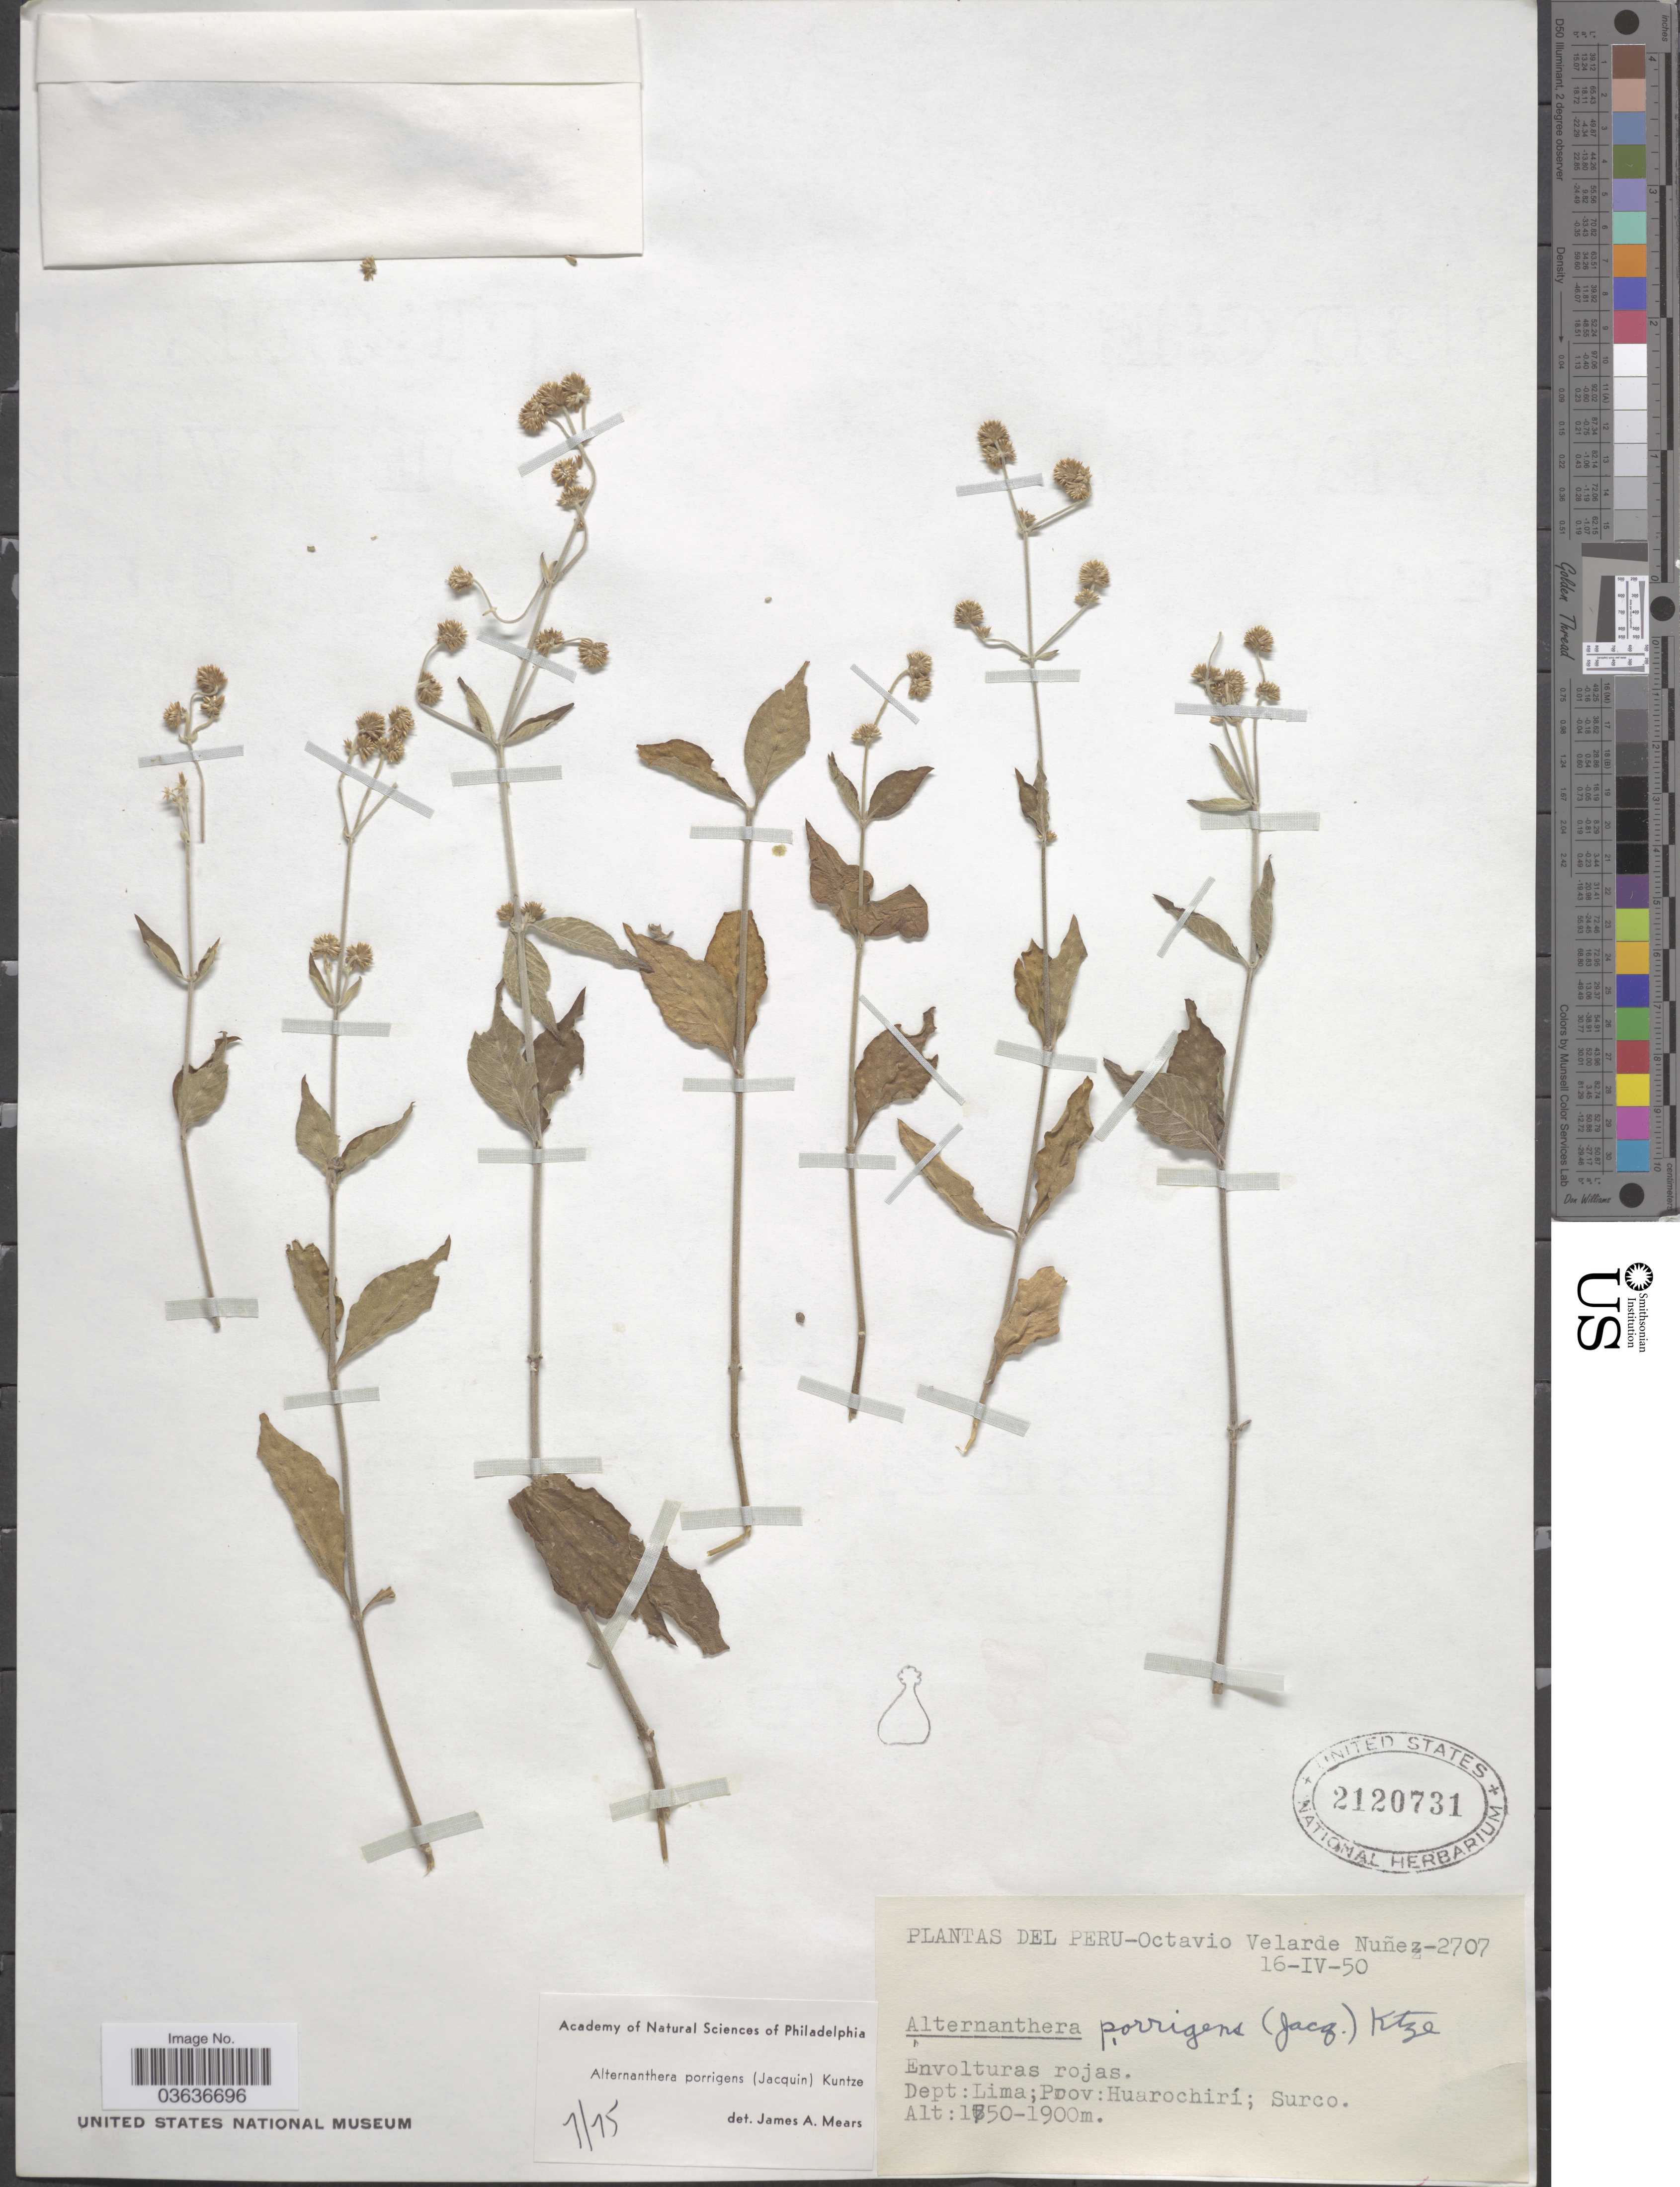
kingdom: Plantae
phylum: Tracheophyta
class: Magnoliopsida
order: Caryophyllales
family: Amaranthaceae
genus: Alternanthera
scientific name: Alternanthera porrigens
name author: (Jacq.) Kuntze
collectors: O. Velarde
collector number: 2707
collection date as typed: Transcribed d/m/y: 16/4/50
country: Peru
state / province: Lima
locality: Dept: Lima; Prov. Huarochirí; Surco.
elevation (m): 1750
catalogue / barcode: US 2120731